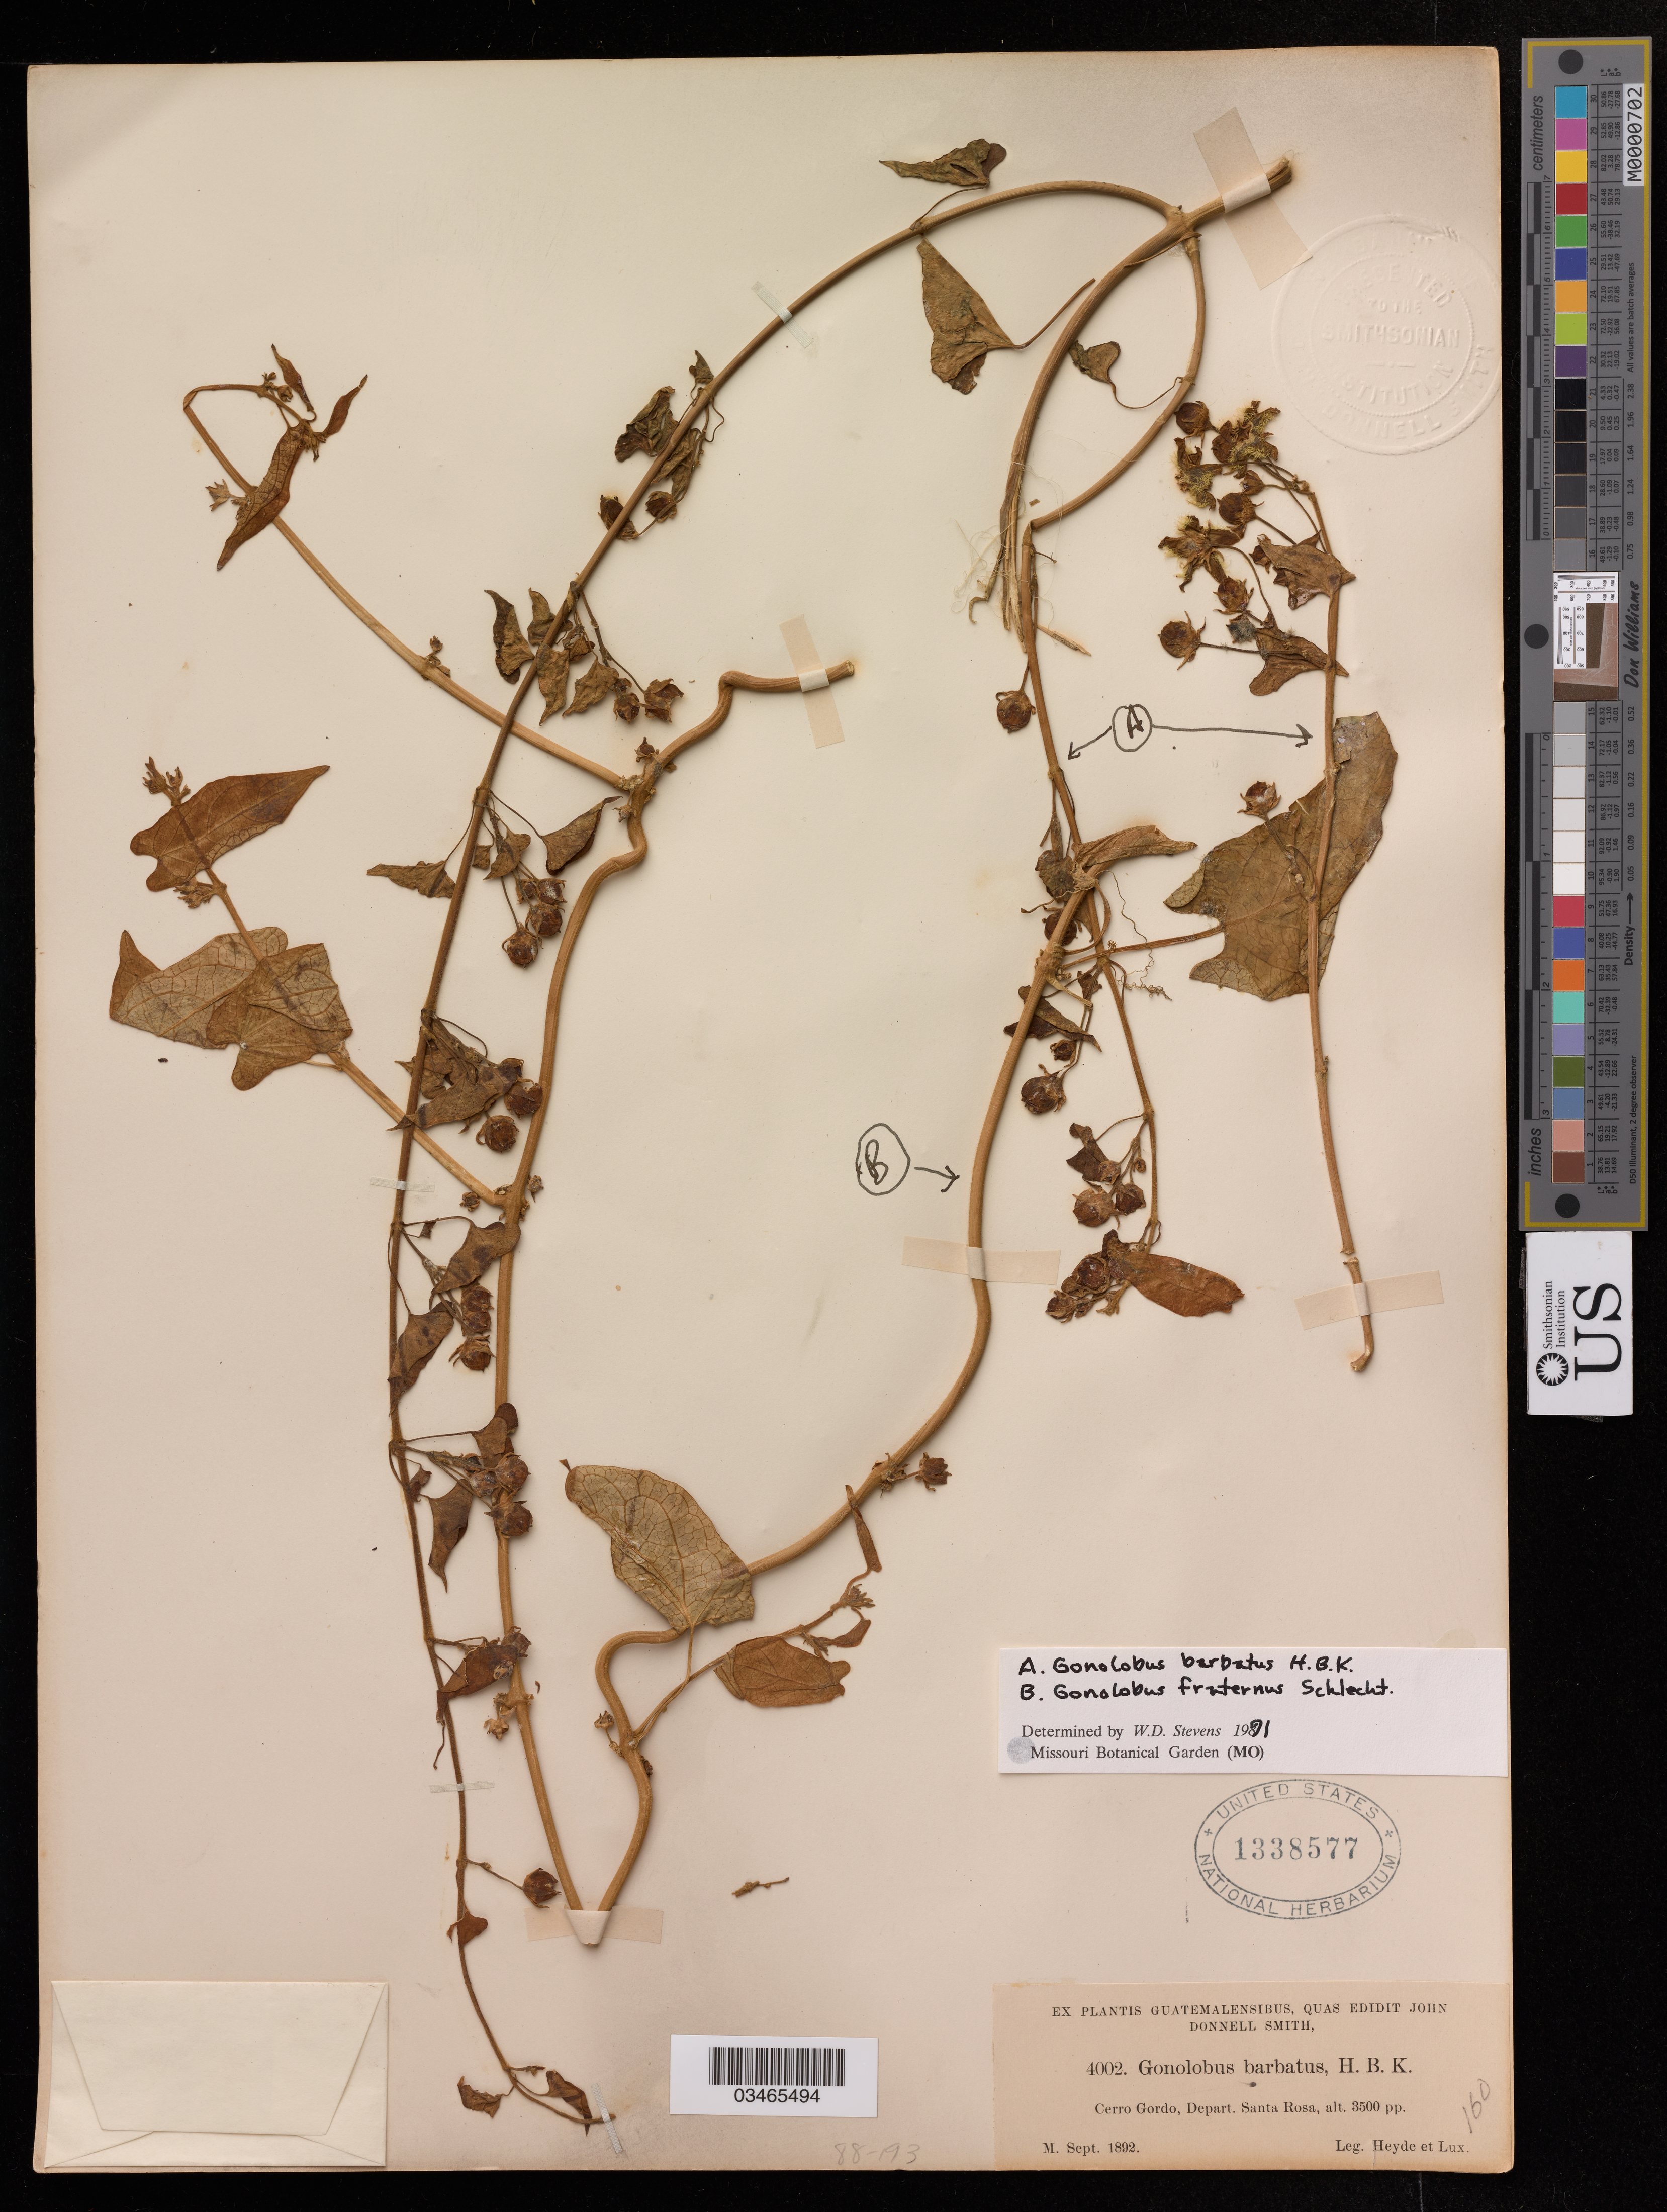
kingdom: Plantae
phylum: Tracheophyta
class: Magnoliopsida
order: Gentianales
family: Apocynaceae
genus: Gonolobus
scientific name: Gonolobus barbatus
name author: Kunth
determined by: Stevens, W. Douglas, Missouri Botanical Garden (MO)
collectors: Heyde & Lux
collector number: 4002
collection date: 1892-09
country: Guatemala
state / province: Santa Rosa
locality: Cerro Gordo, Depart. Santa Rosa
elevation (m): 1067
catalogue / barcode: US 1338577